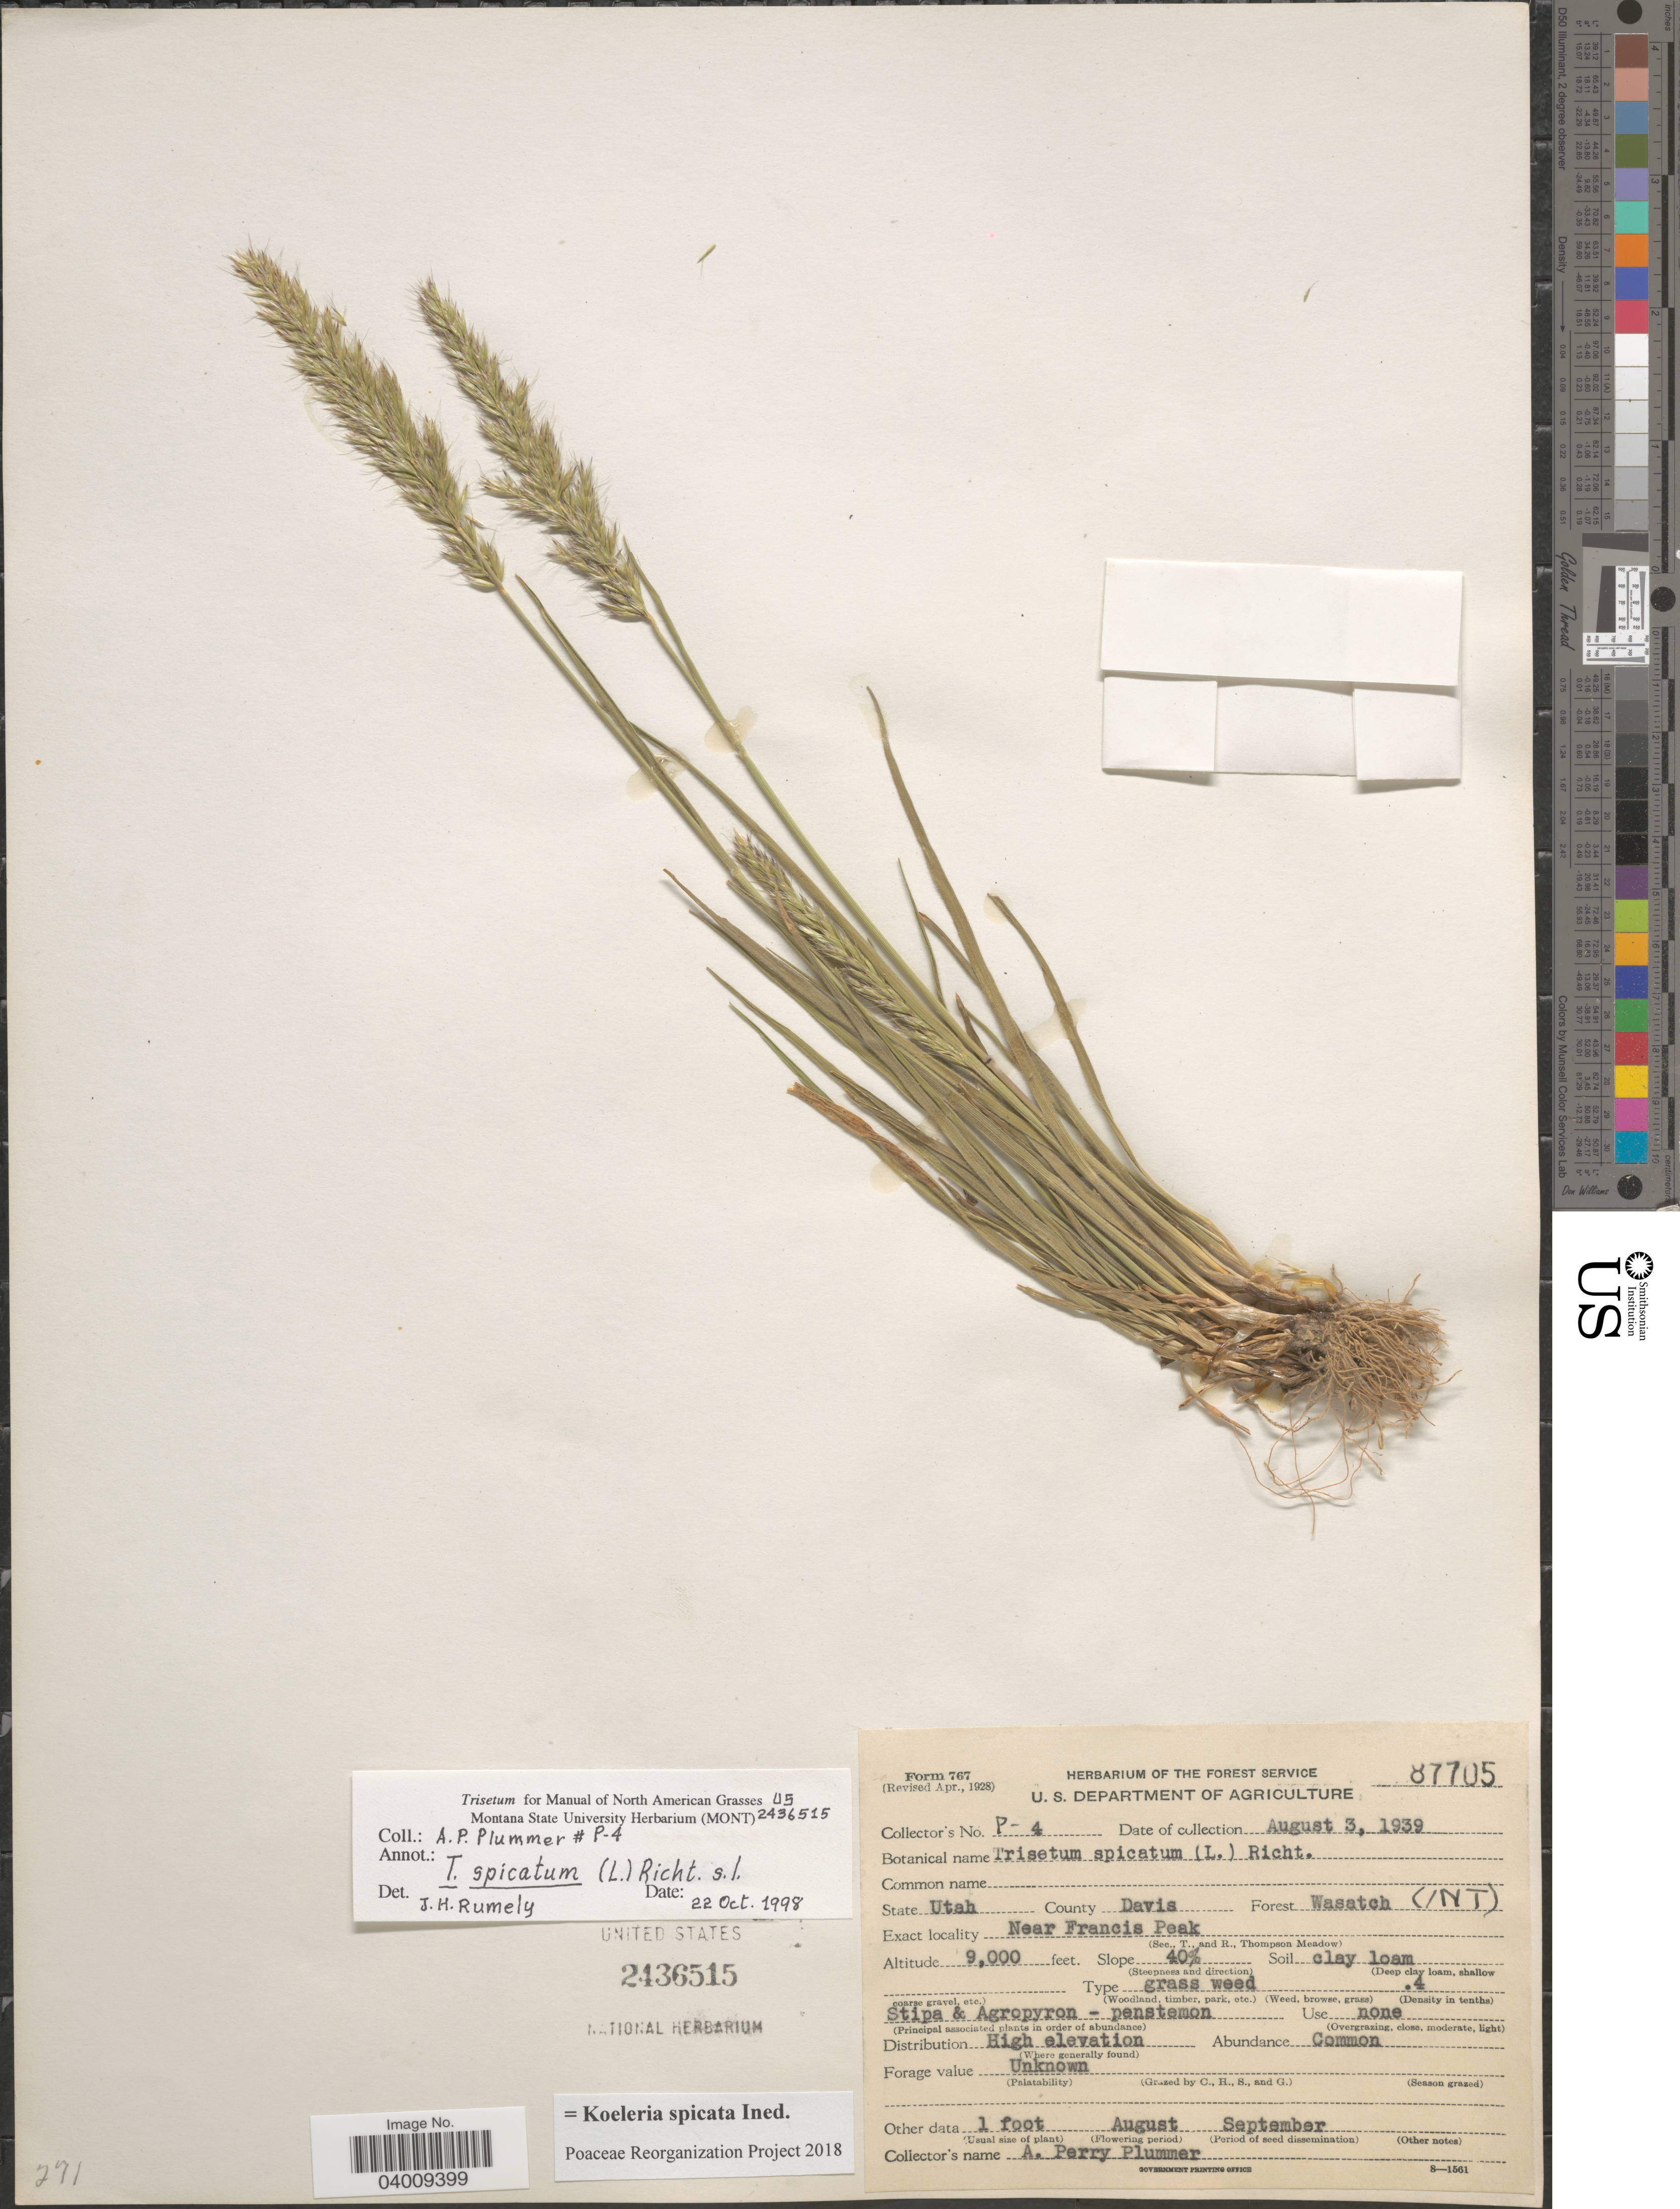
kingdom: Plantae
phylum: Tracheophyta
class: Liliopsida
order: Poales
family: Poaceae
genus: Koeleria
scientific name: Koeleria spicata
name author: (L.) Barberá et al.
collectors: A. Plummer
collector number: P-4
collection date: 1939-08-03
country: United States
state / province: Utah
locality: County Davis. Forest Wasatch (/NT). Near Francis Peak. Slope 40%.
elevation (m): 2743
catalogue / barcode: US 2436515